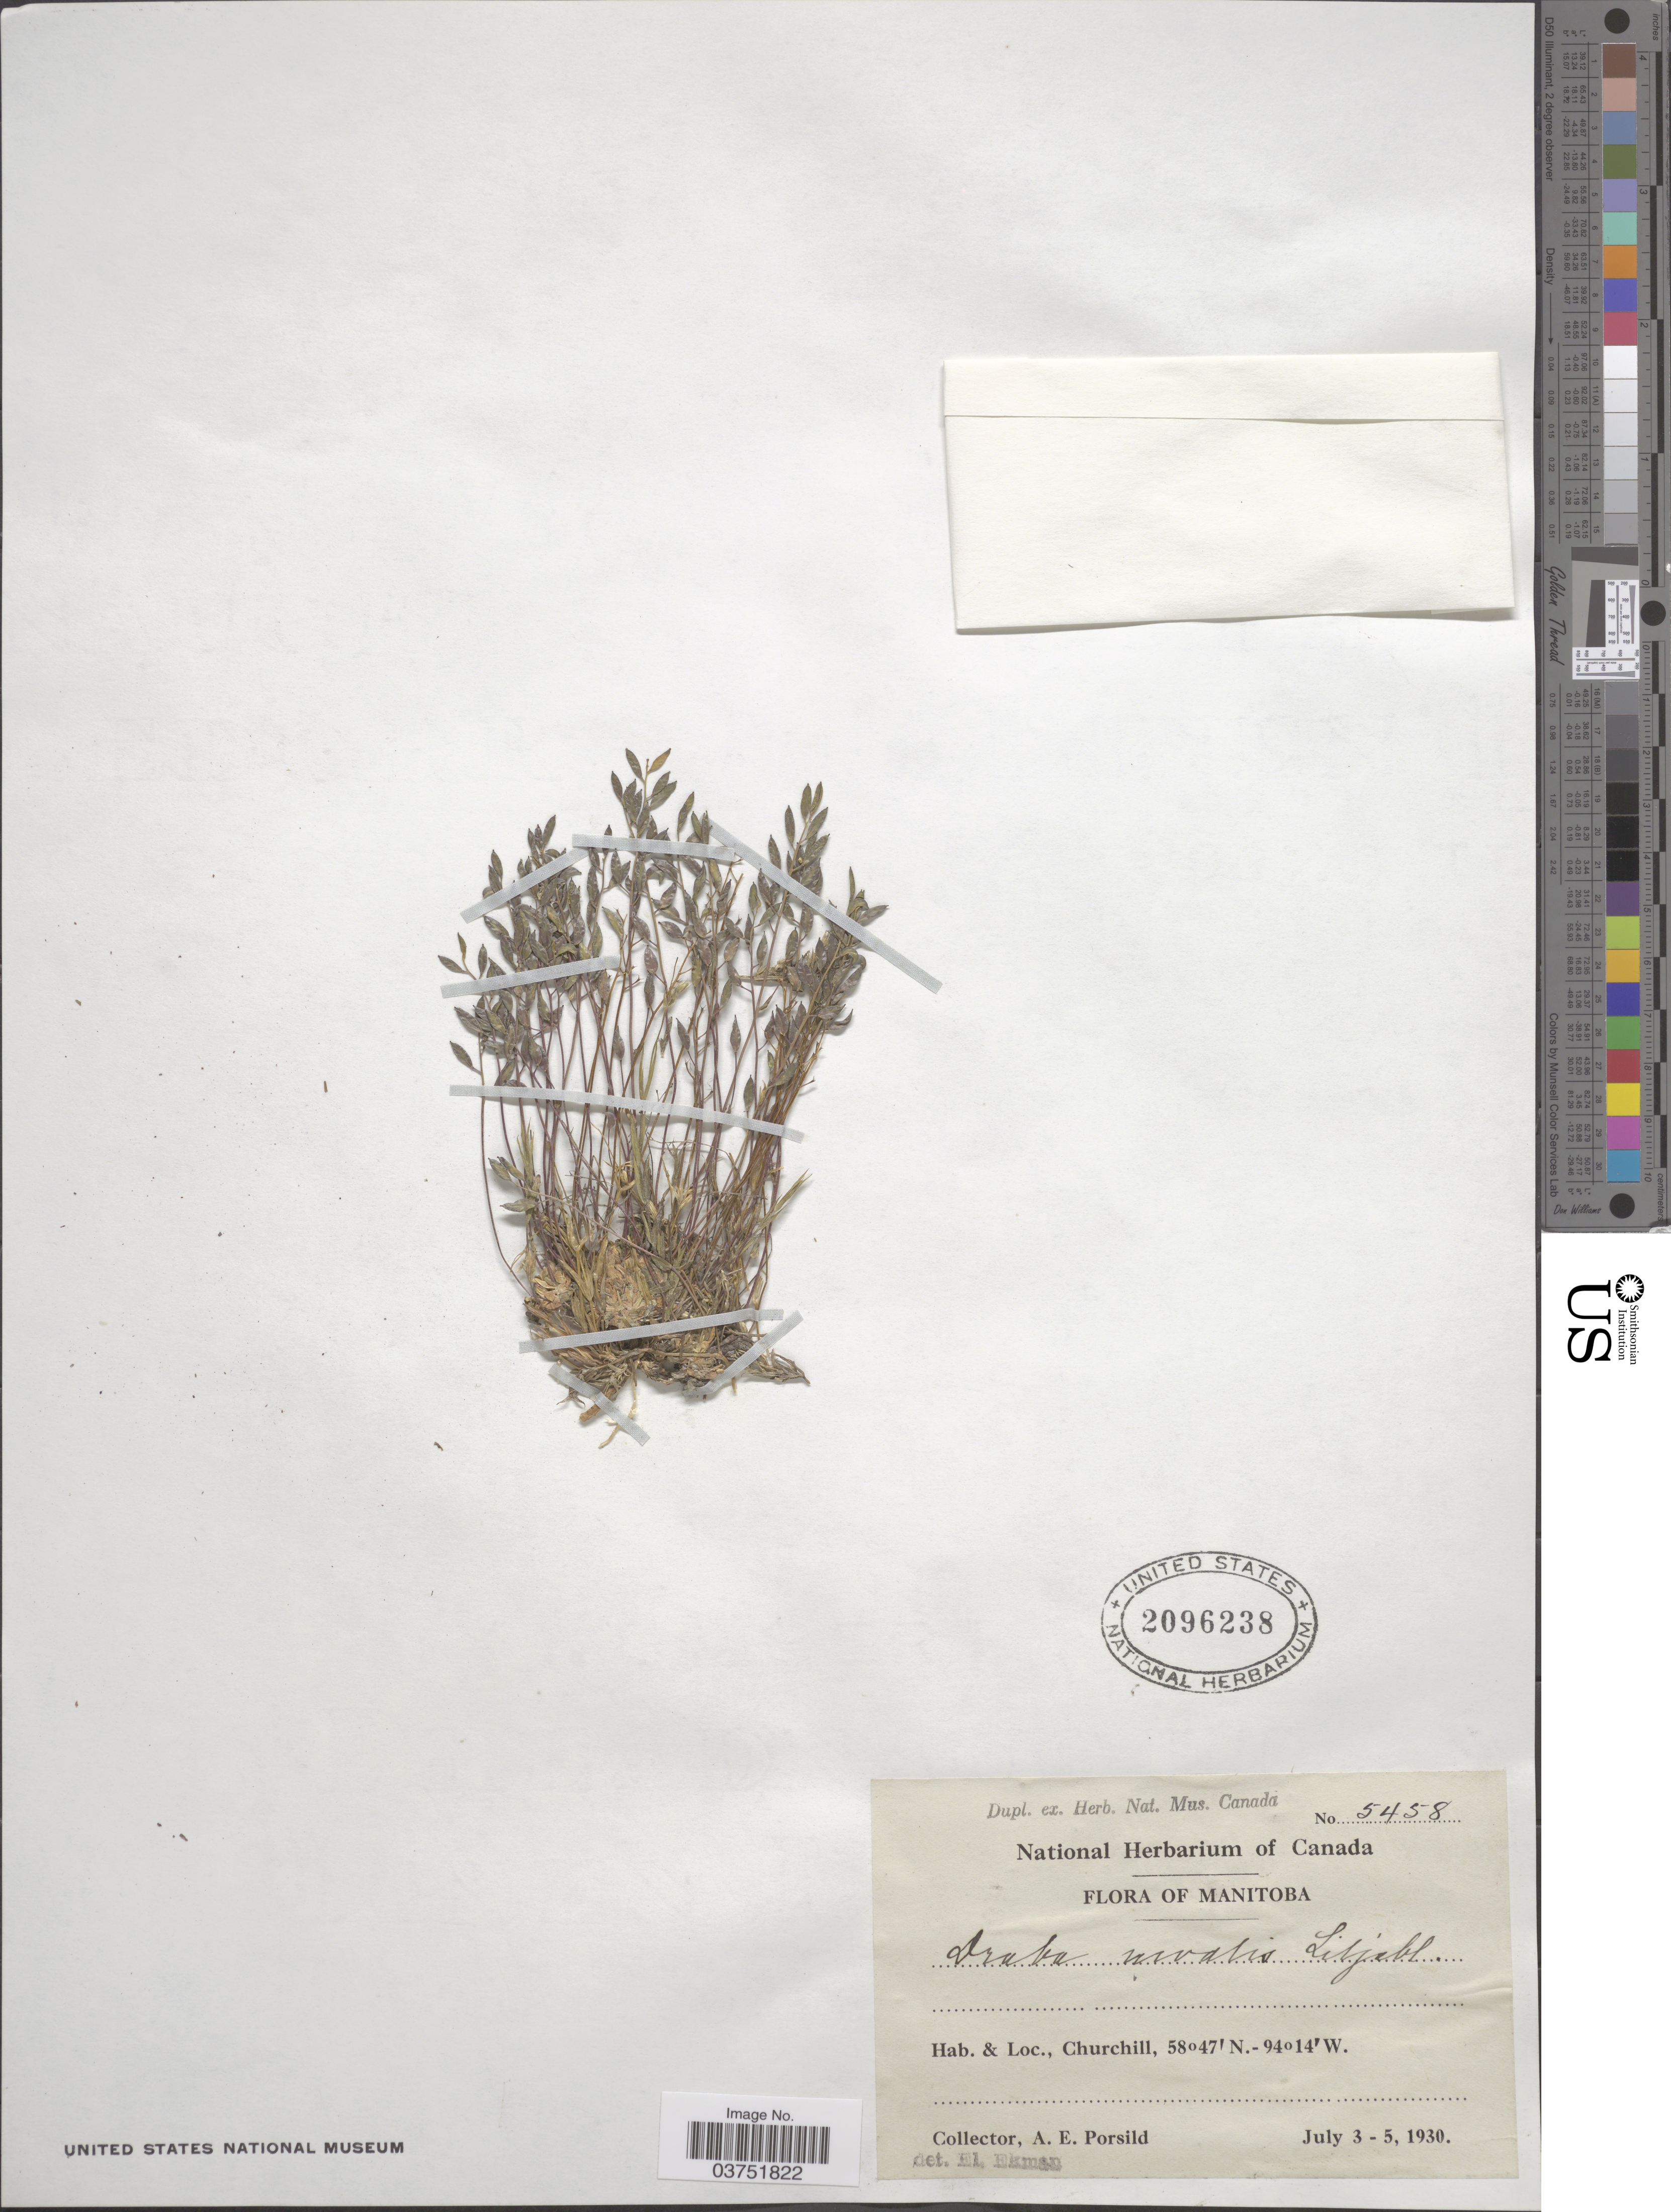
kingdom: Plantae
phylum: Tracheophyta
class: Magnoliopsida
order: Brassicales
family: Brassicaceae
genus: Draba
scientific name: Draba nivalis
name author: Lilj.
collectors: A. E. Porsild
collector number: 5458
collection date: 1930-07-03/1930-07-05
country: Canada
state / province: Manitoba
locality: Churchill.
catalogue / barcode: US 2096238